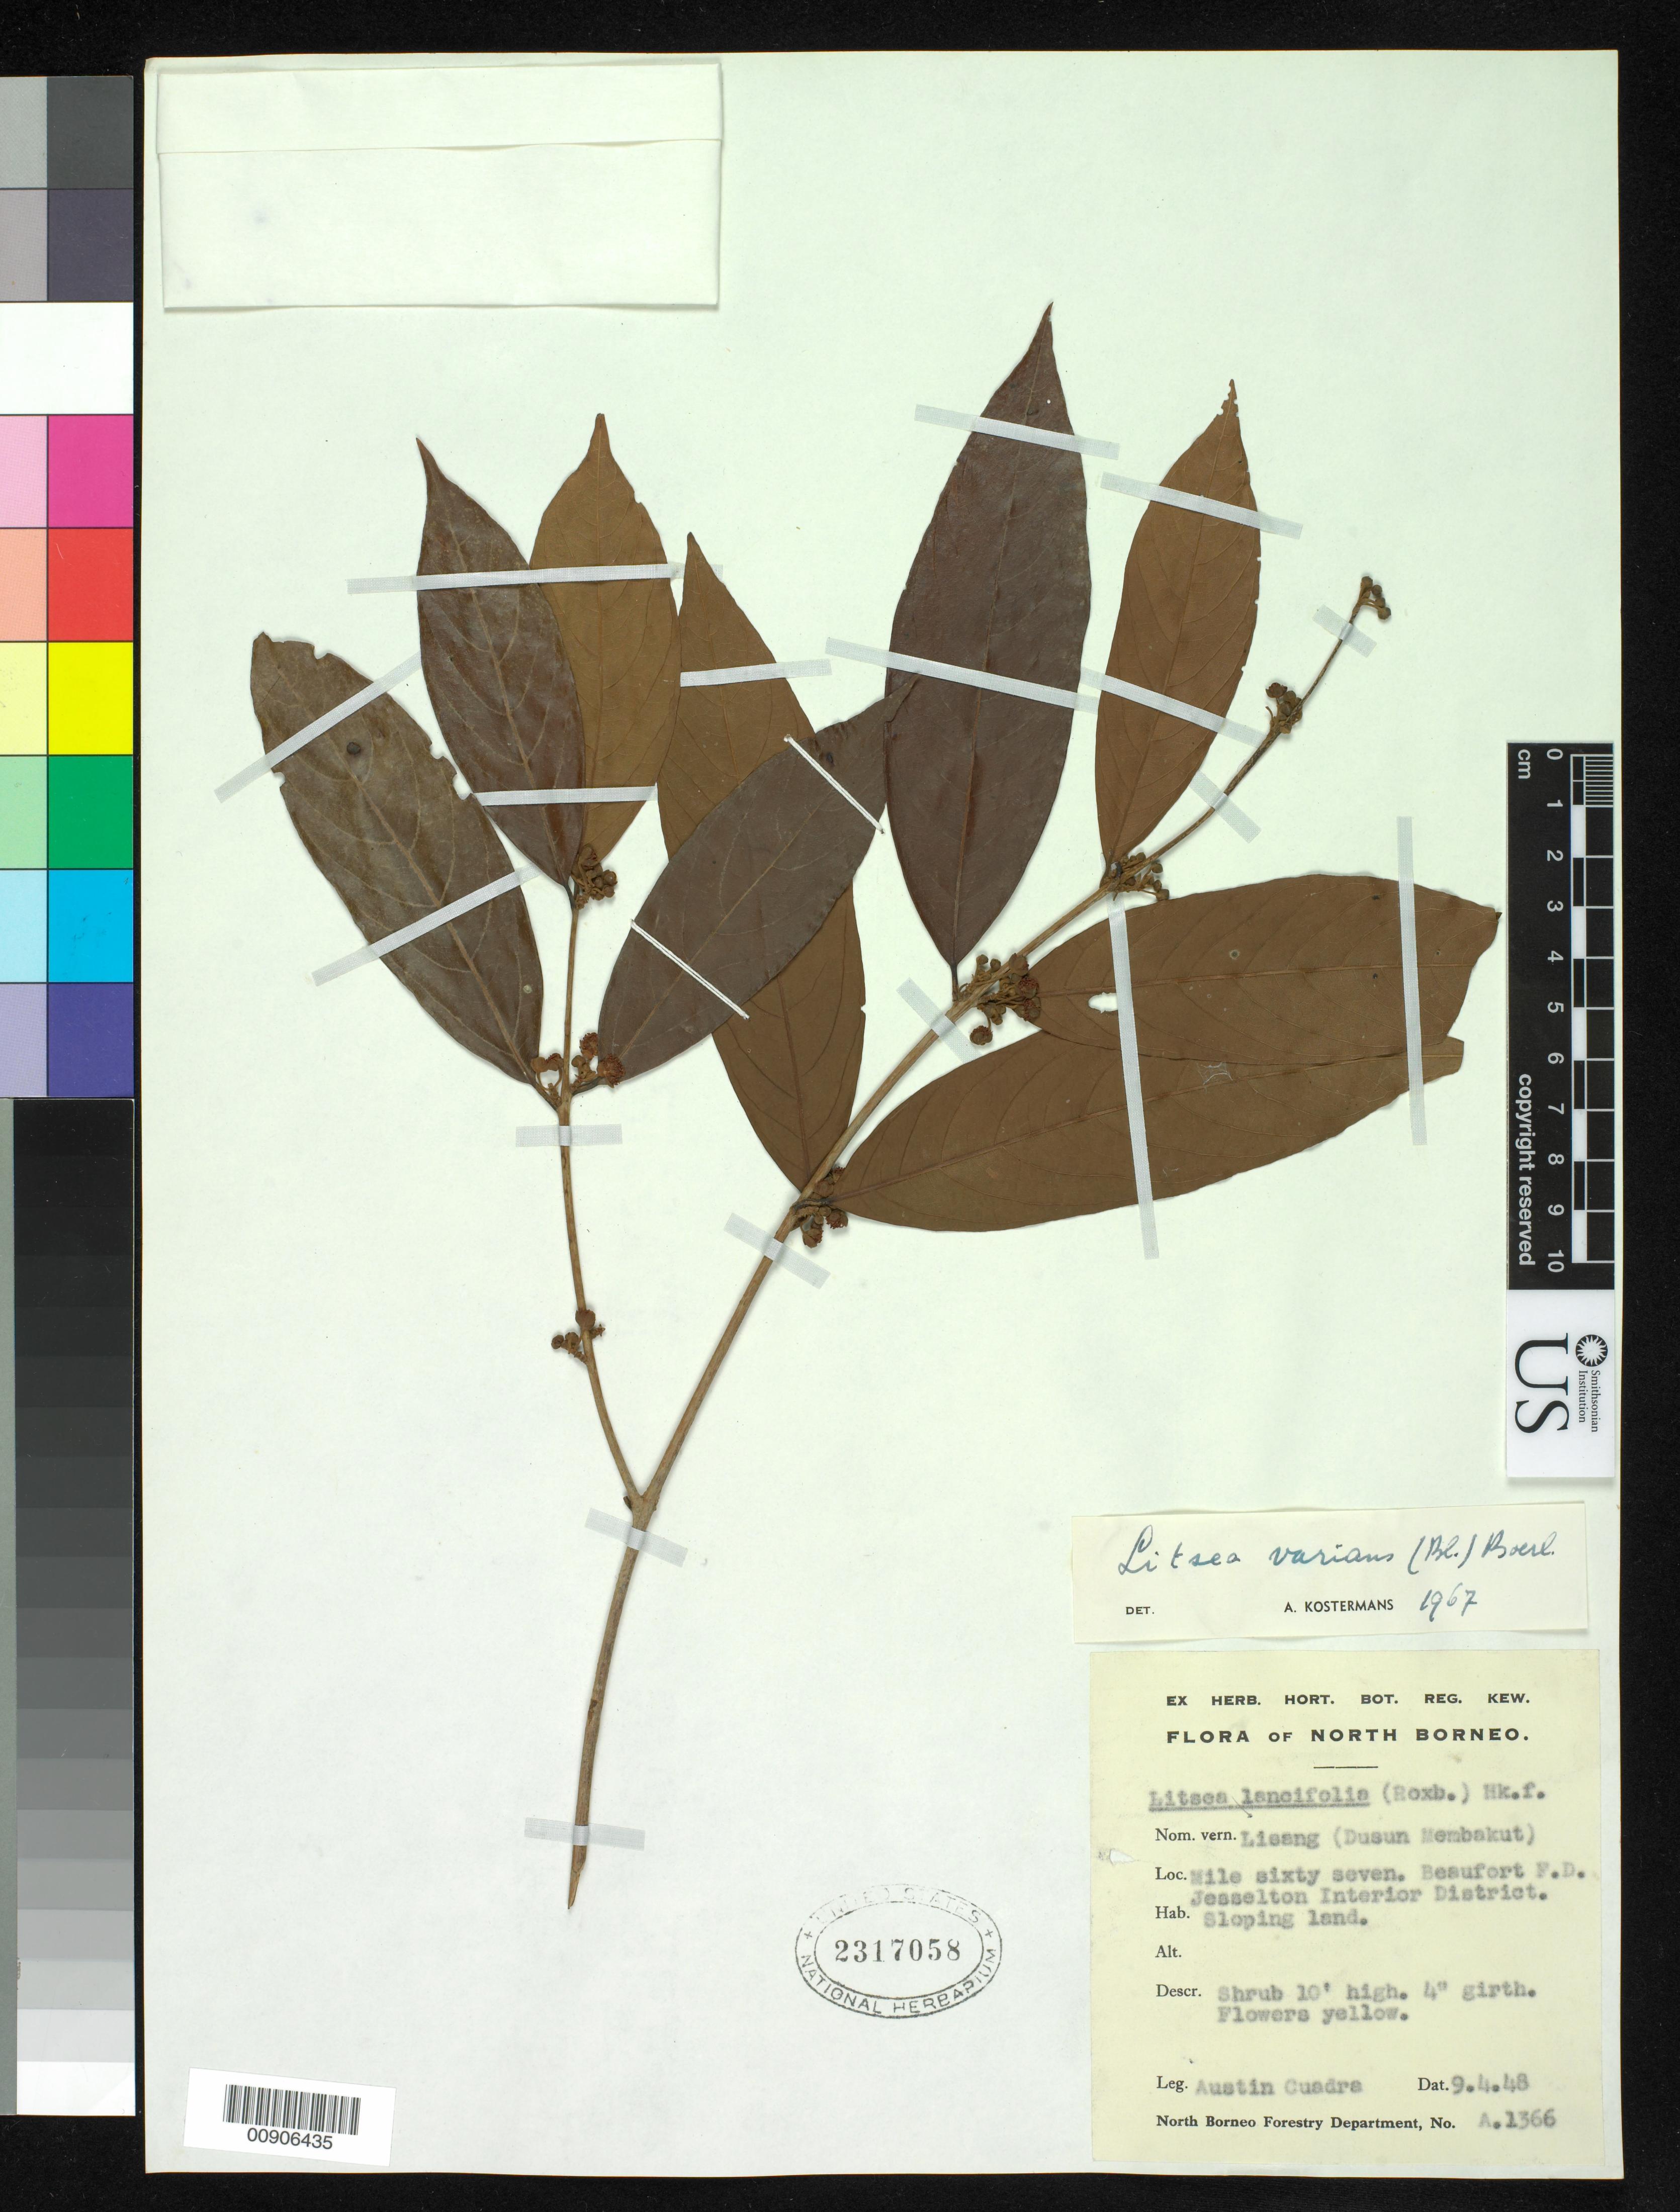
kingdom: Plantae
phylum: Tracheophyta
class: Magnoliopsida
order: Laurales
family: Lauraceae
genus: Litsea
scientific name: Litsea varians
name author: (Blume) Boerl.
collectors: A. Cuadra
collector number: A 1366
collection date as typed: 09 Apr 1948 or 04 Sep 1948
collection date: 1948-04-09 or 1948-09-04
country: Indonesia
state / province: Kalimantan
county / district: Kalimantan Barat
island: Borneo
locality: Mile sixty seven. Beaufort F.D. Jeesselton Interior District.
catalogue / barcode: US 2317058